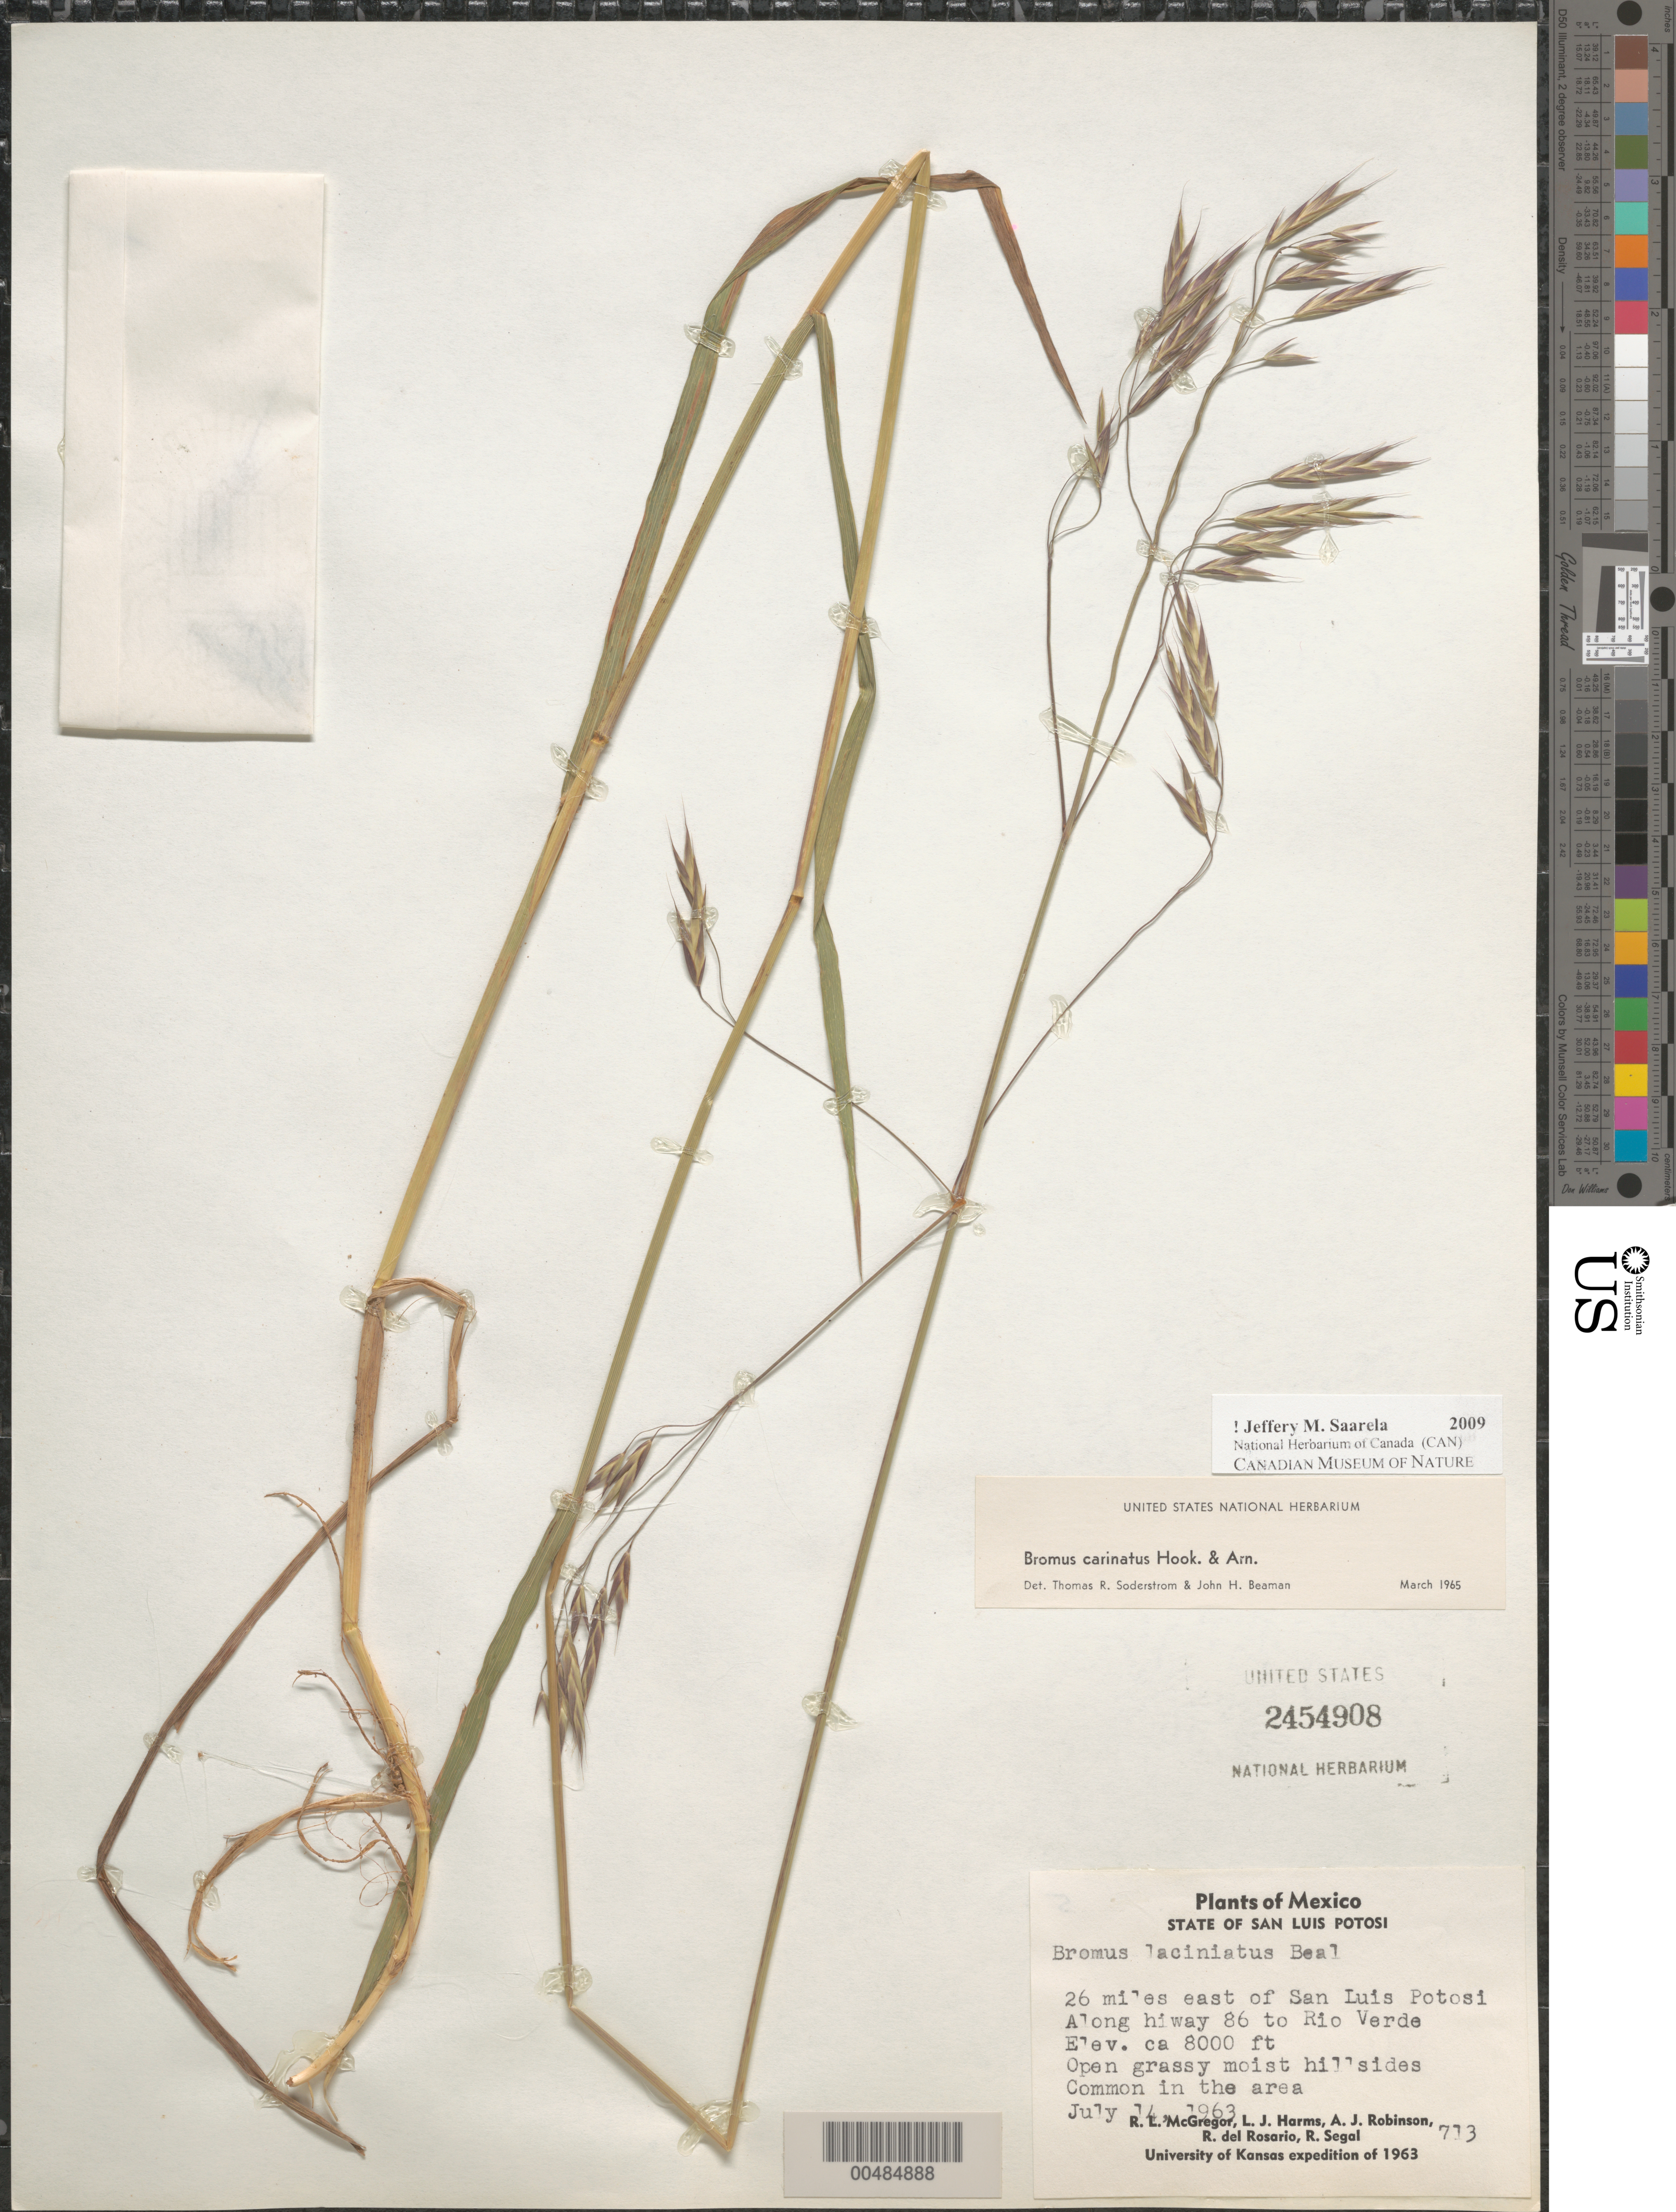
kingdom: Plantae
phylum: Tracheophyta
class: Liliopsida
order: Poales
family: Poaceae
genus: Bromus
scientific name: Bromus carinatus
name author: Hook. & Arn.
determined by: Soderstrom, T. R.; Beaman, J. H.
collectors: R. McGregor, L. Harms & A. J. Robinson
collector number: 713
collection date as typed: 14 Jul 1963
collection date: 1963-07-14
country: Mexico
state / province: San Luis Potosi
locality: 26 mi E of San Luis Potosi, along hwy 86 to Rio Verde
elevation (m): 2438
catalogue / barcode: US 2454908